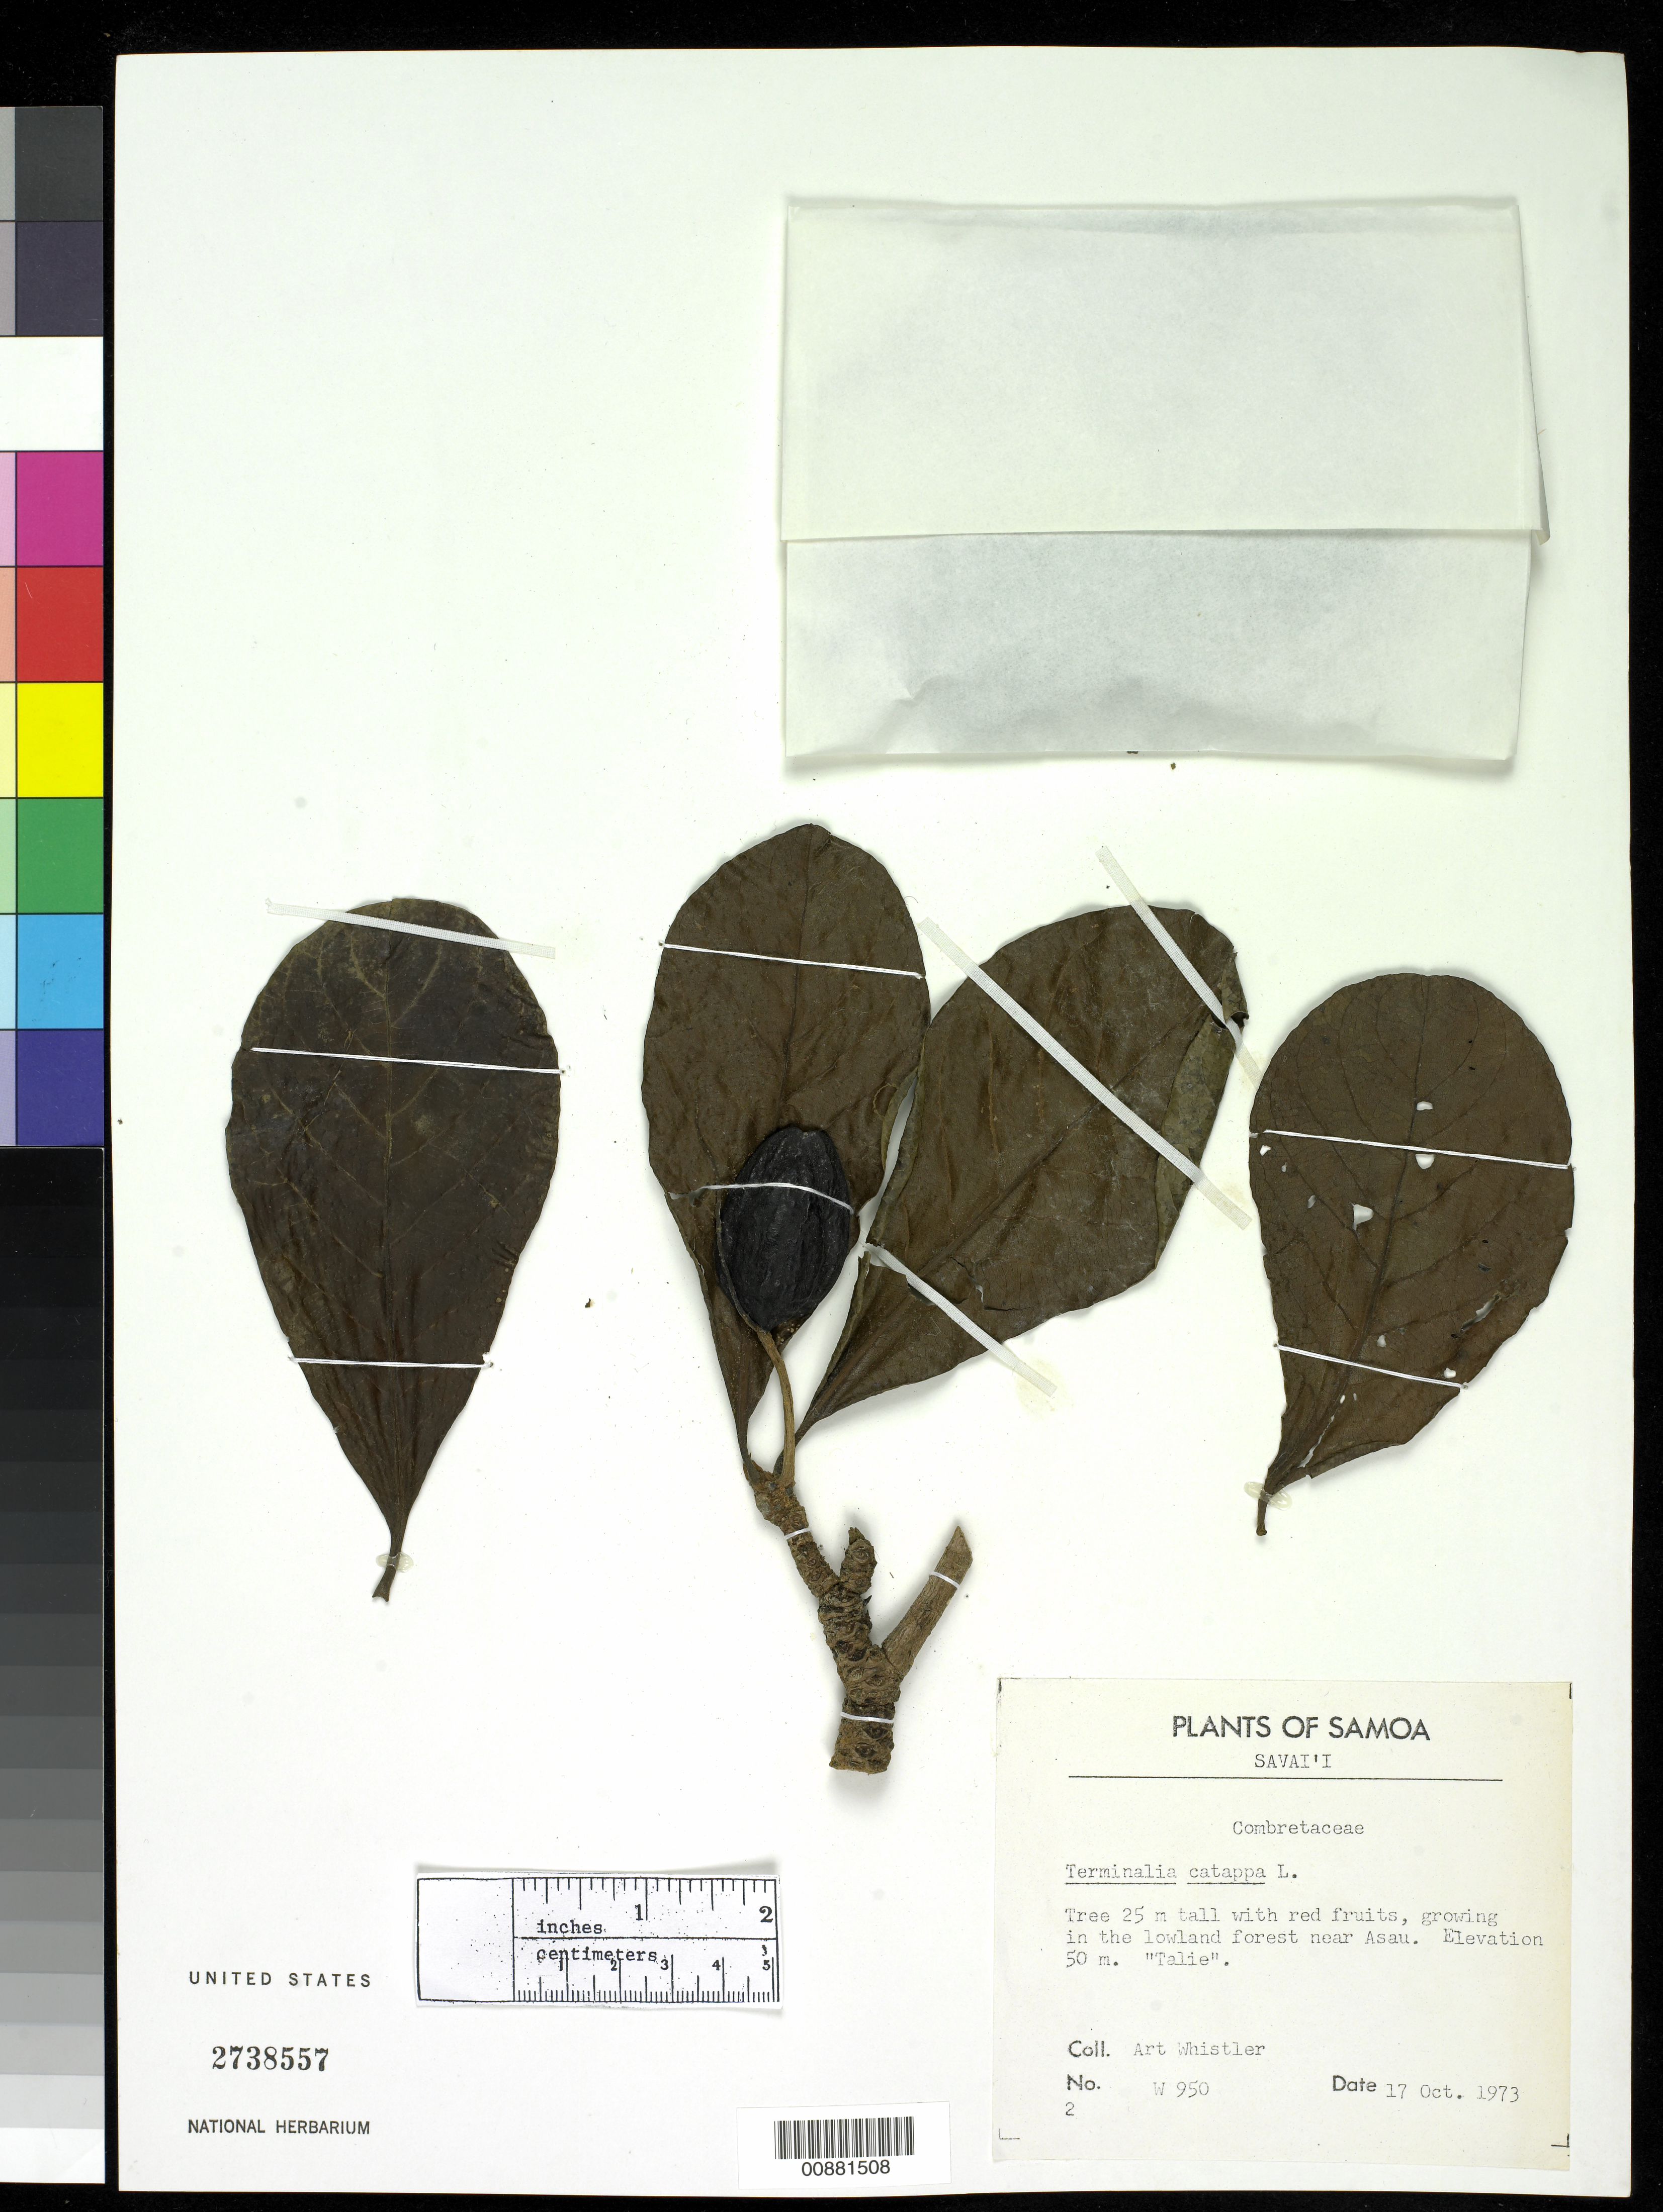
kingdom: Plantae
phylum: Tracheophyta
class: Magnoliopsida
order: Myrtales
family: Combretaceae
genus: Terminalia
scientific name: Terminalia catappa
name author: L.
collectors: A. Whistler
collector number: W 950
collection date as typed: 17 Oct 1973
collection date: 1973-10-17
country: Samoa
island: Savai'i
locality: Savai'i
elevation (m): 50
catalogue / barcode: US 2738557